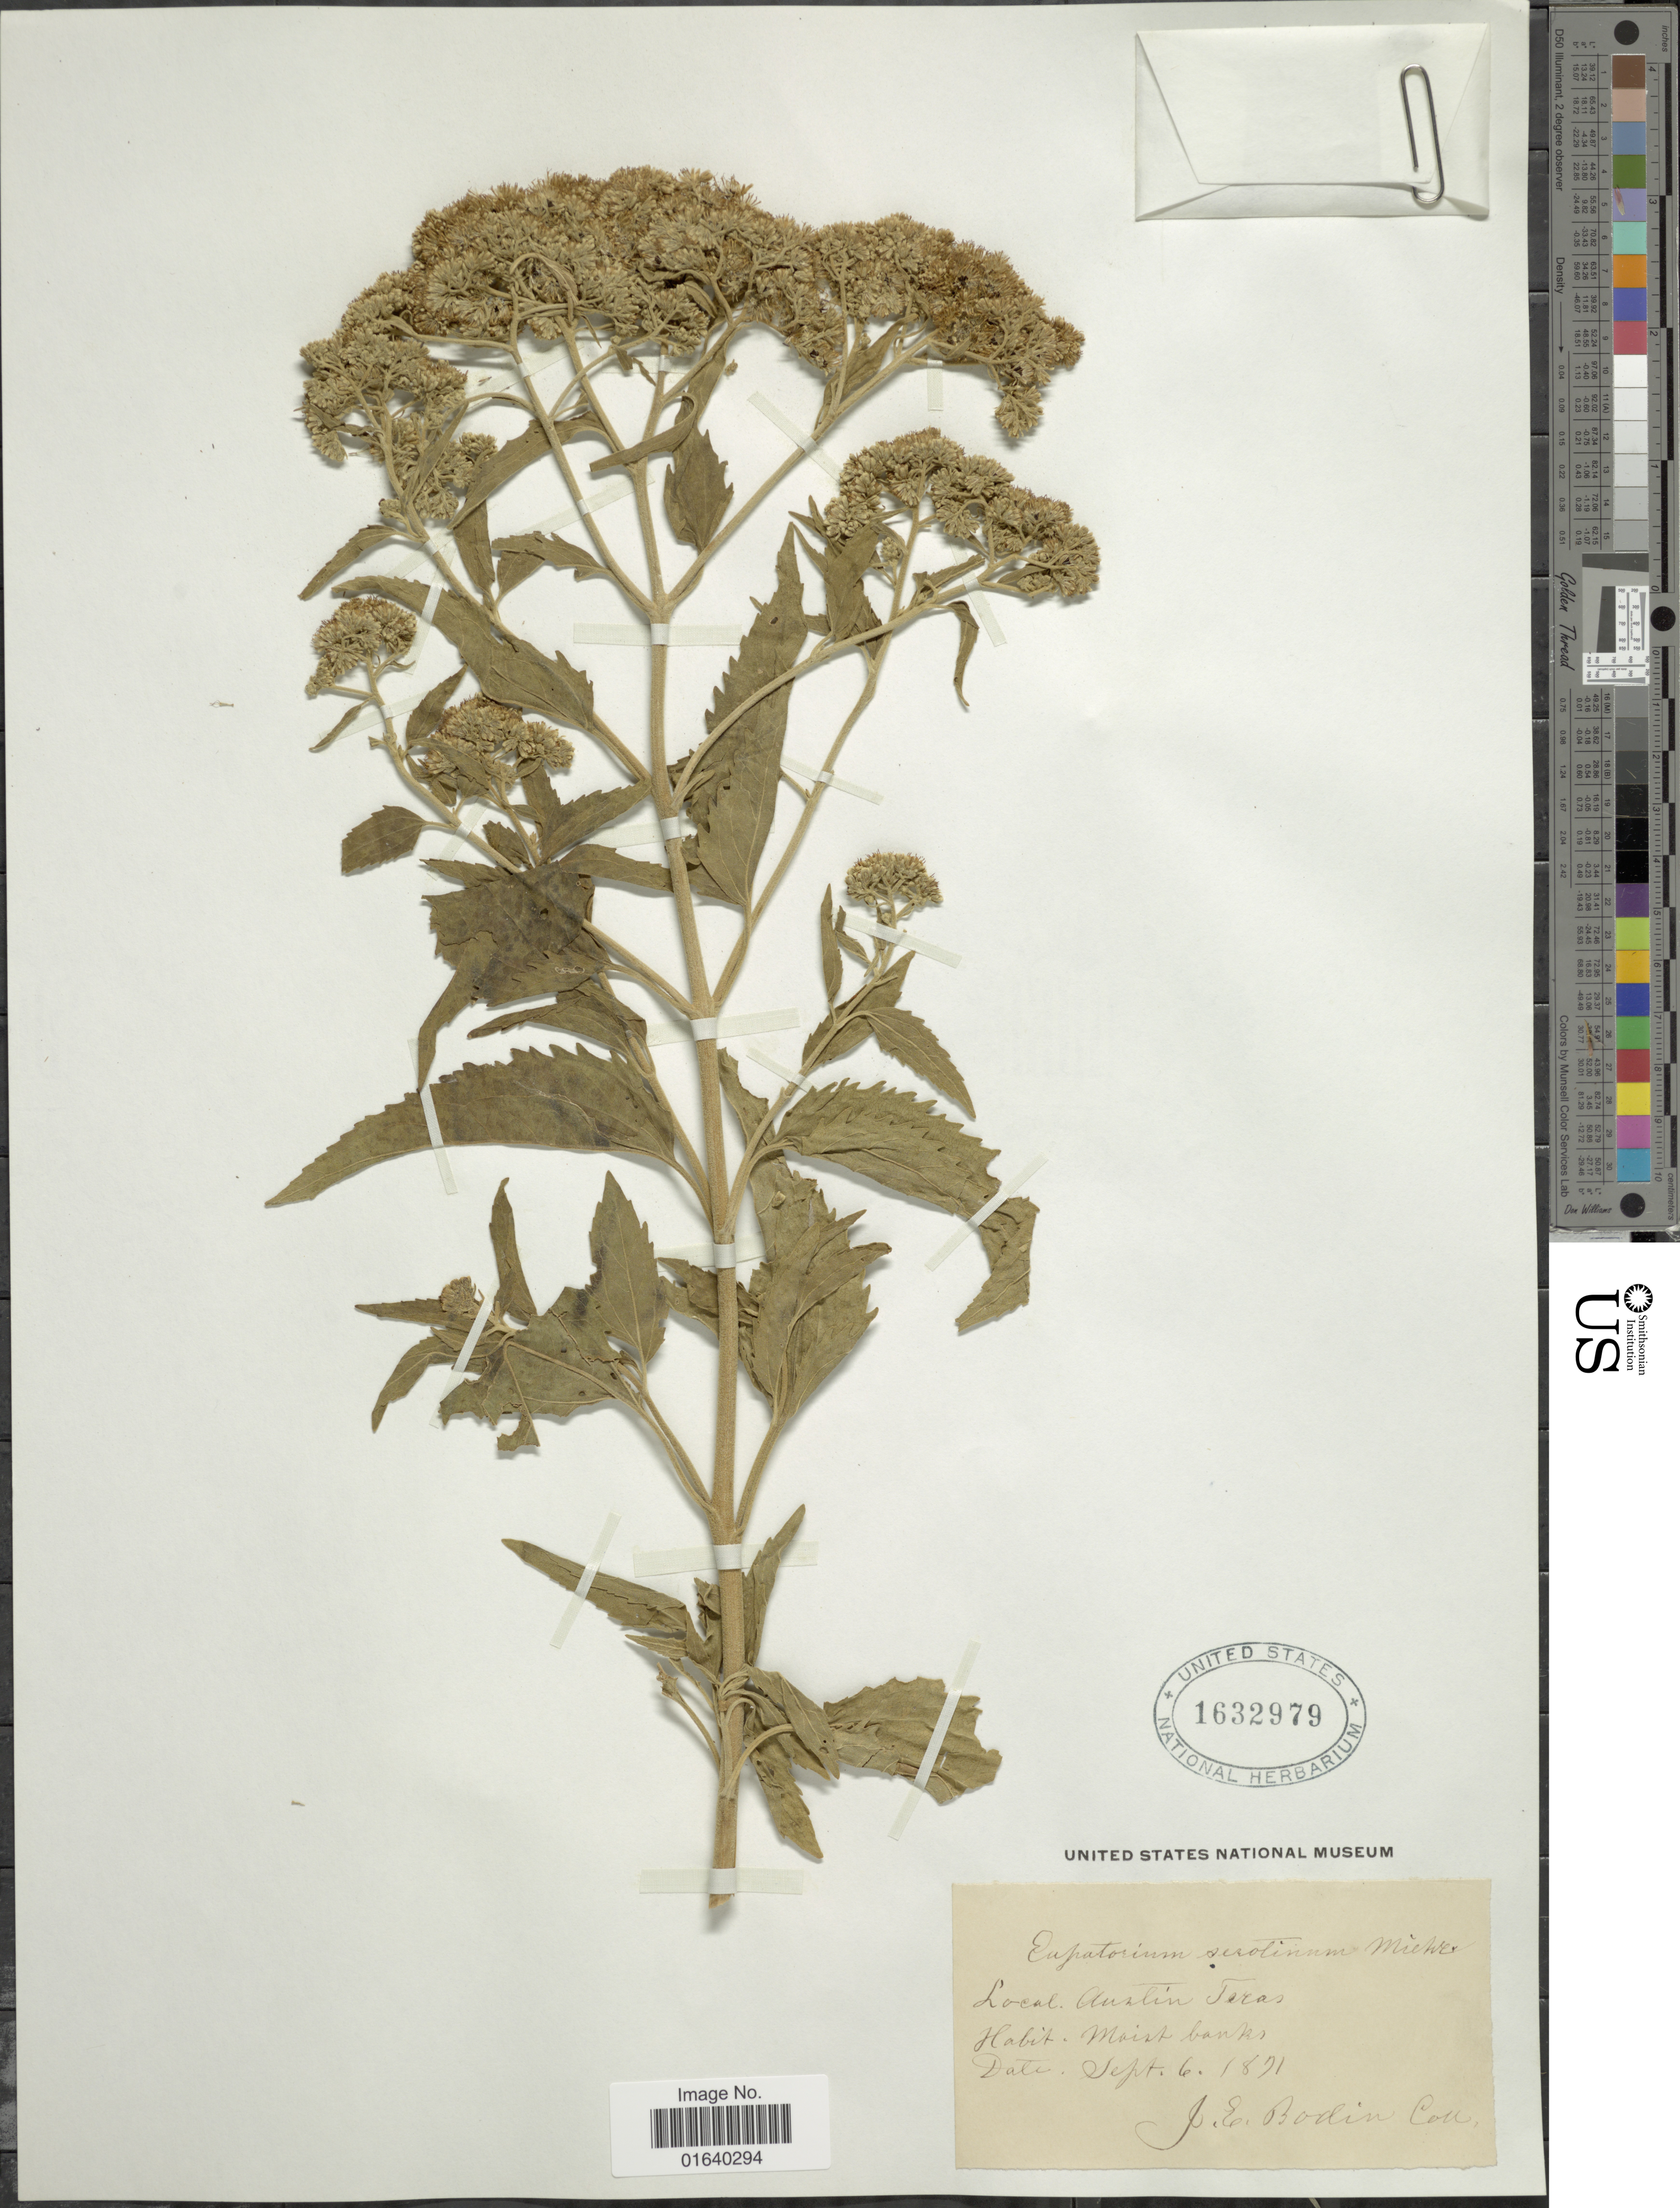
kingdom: Plantae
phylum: Tracheophyta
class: Magnoliopsida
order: Asterales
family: Asteraceae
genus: Eupatorium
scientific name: Eupatorium serotinum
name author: Michx.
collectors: J. E. Bodin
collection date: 1891-09-06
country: United States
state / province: Texas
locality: Austin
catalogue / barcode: US 1632979